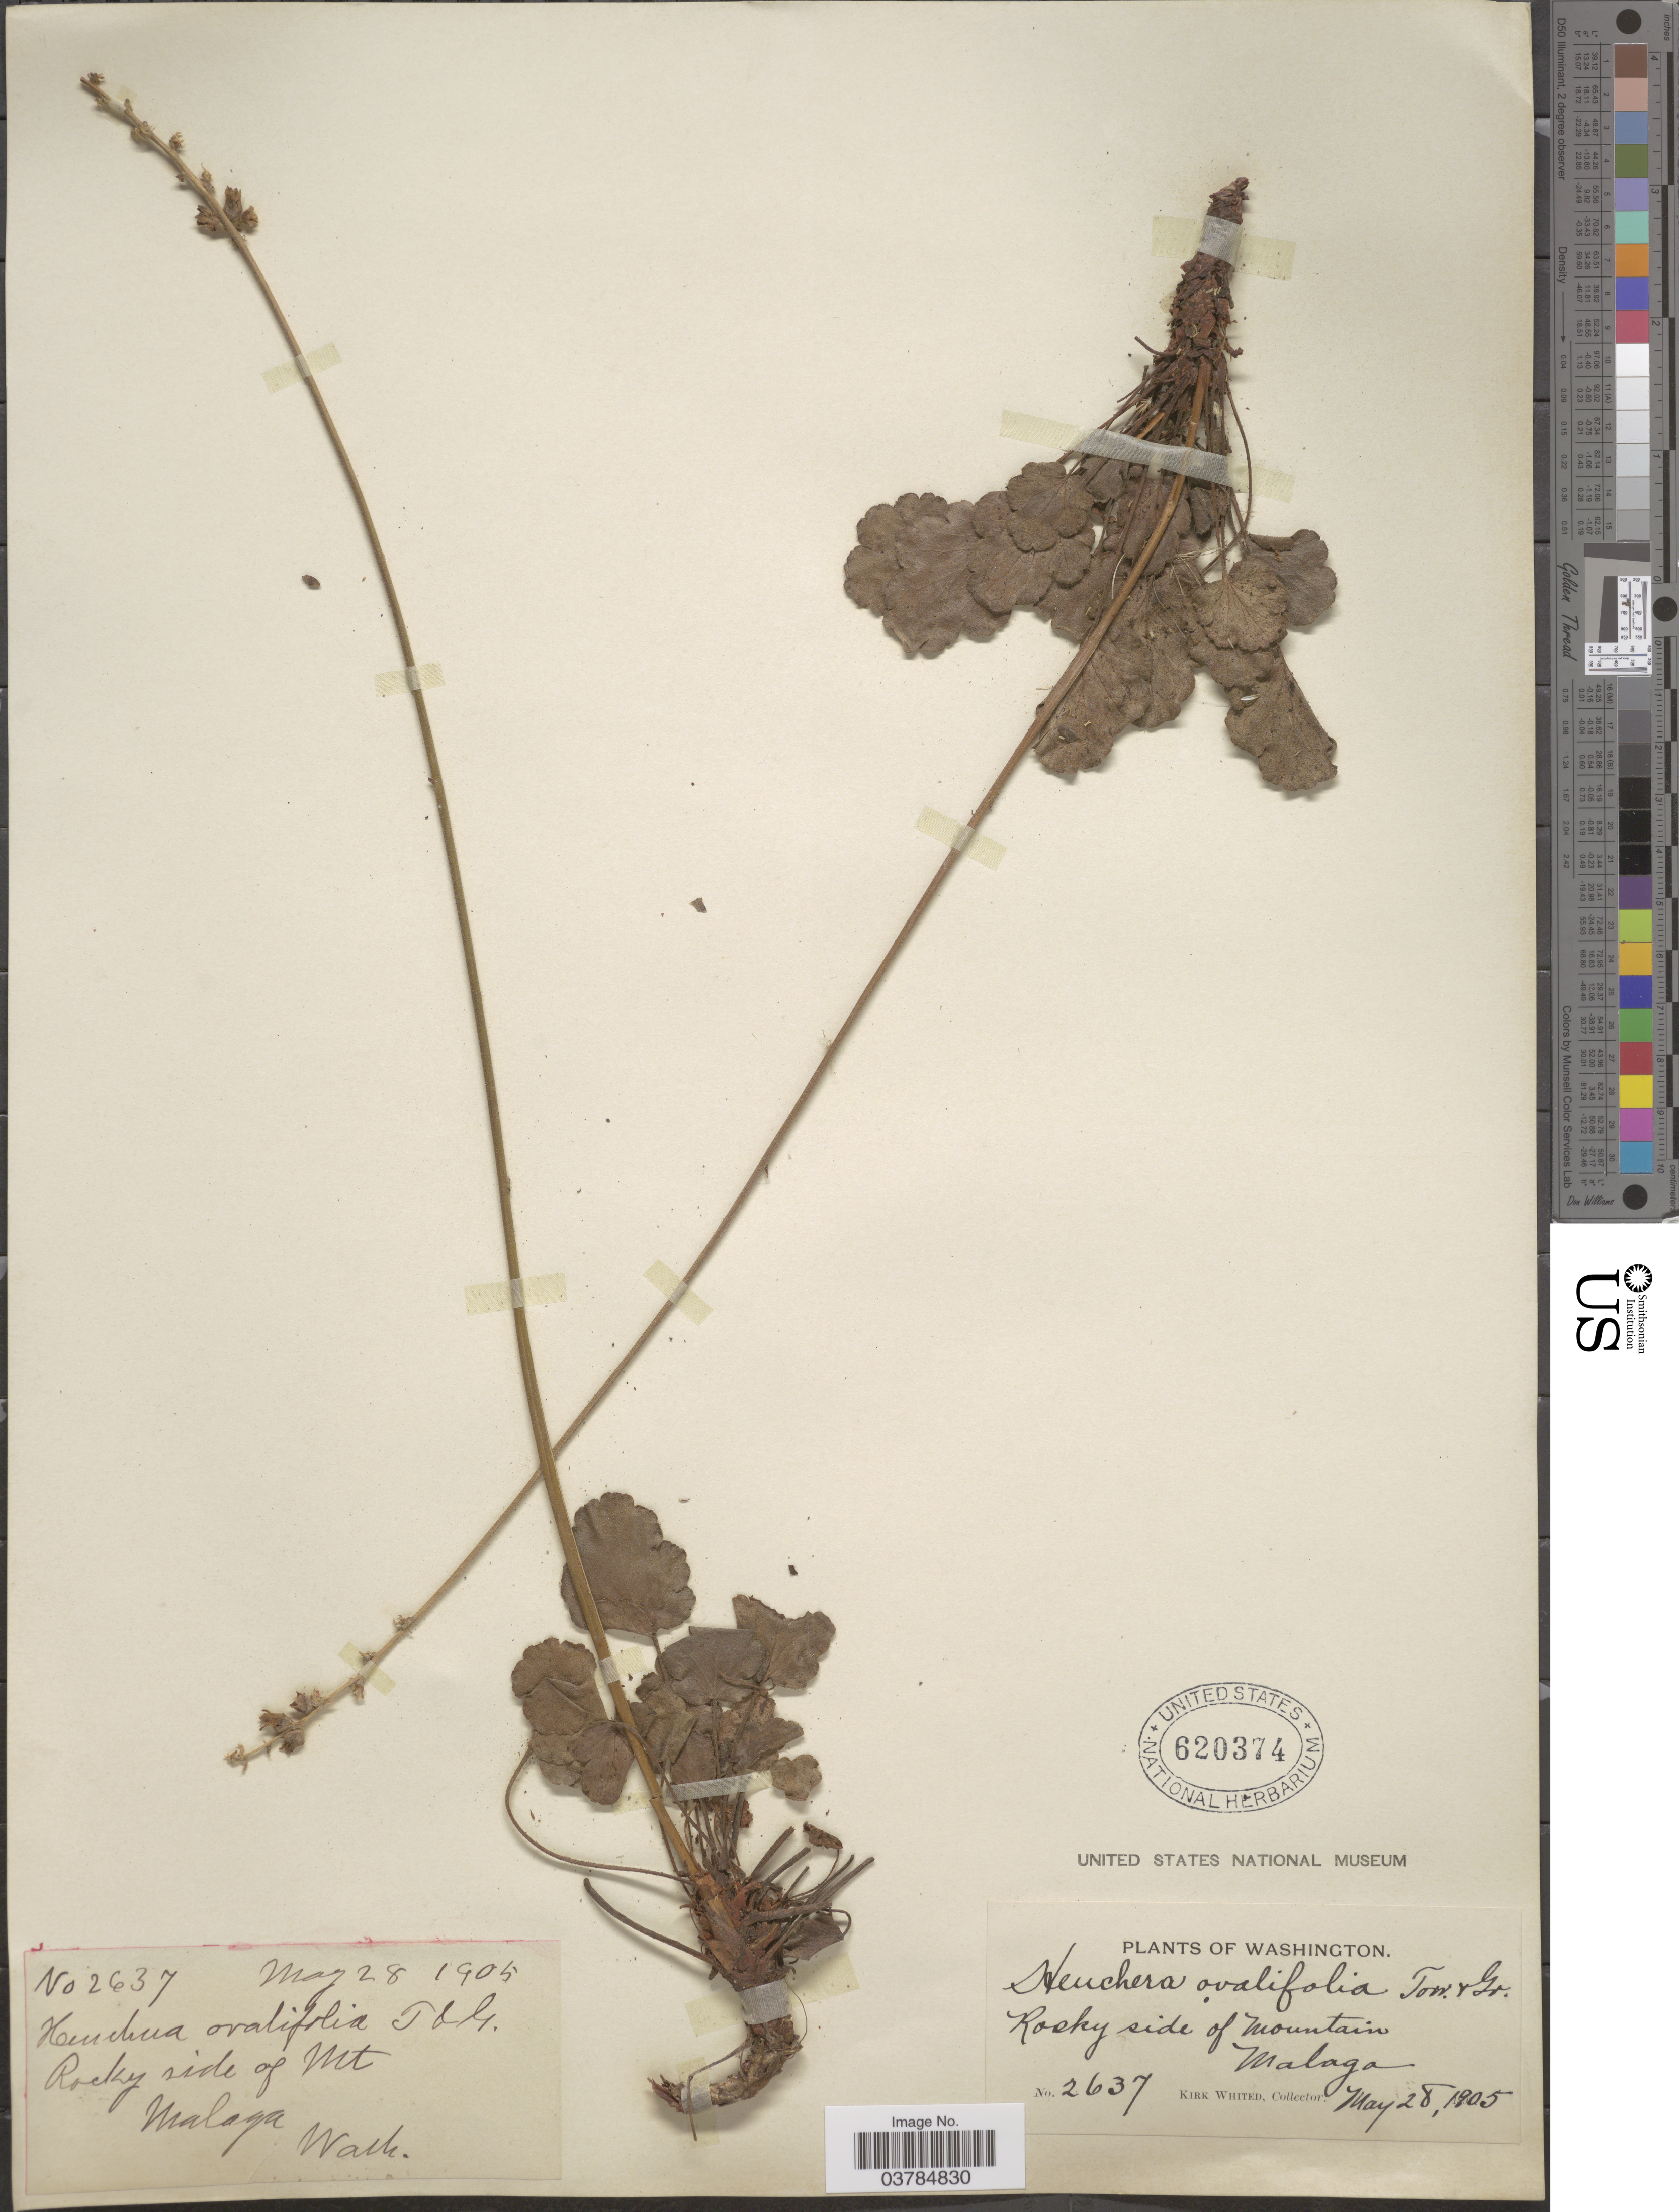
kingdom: Plantae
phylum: Tracheophyta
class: Magnoliopsida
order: Saxifragales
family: Saxifragaceae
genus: Heuchera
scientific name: Heuchera ovalifolia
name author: Torr. & A. Gray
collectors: K. Whited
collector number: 2637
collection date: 1905-05-28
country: United States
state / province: Washington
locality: Rocky side of Mountain Malaga.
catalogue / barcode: US 620374